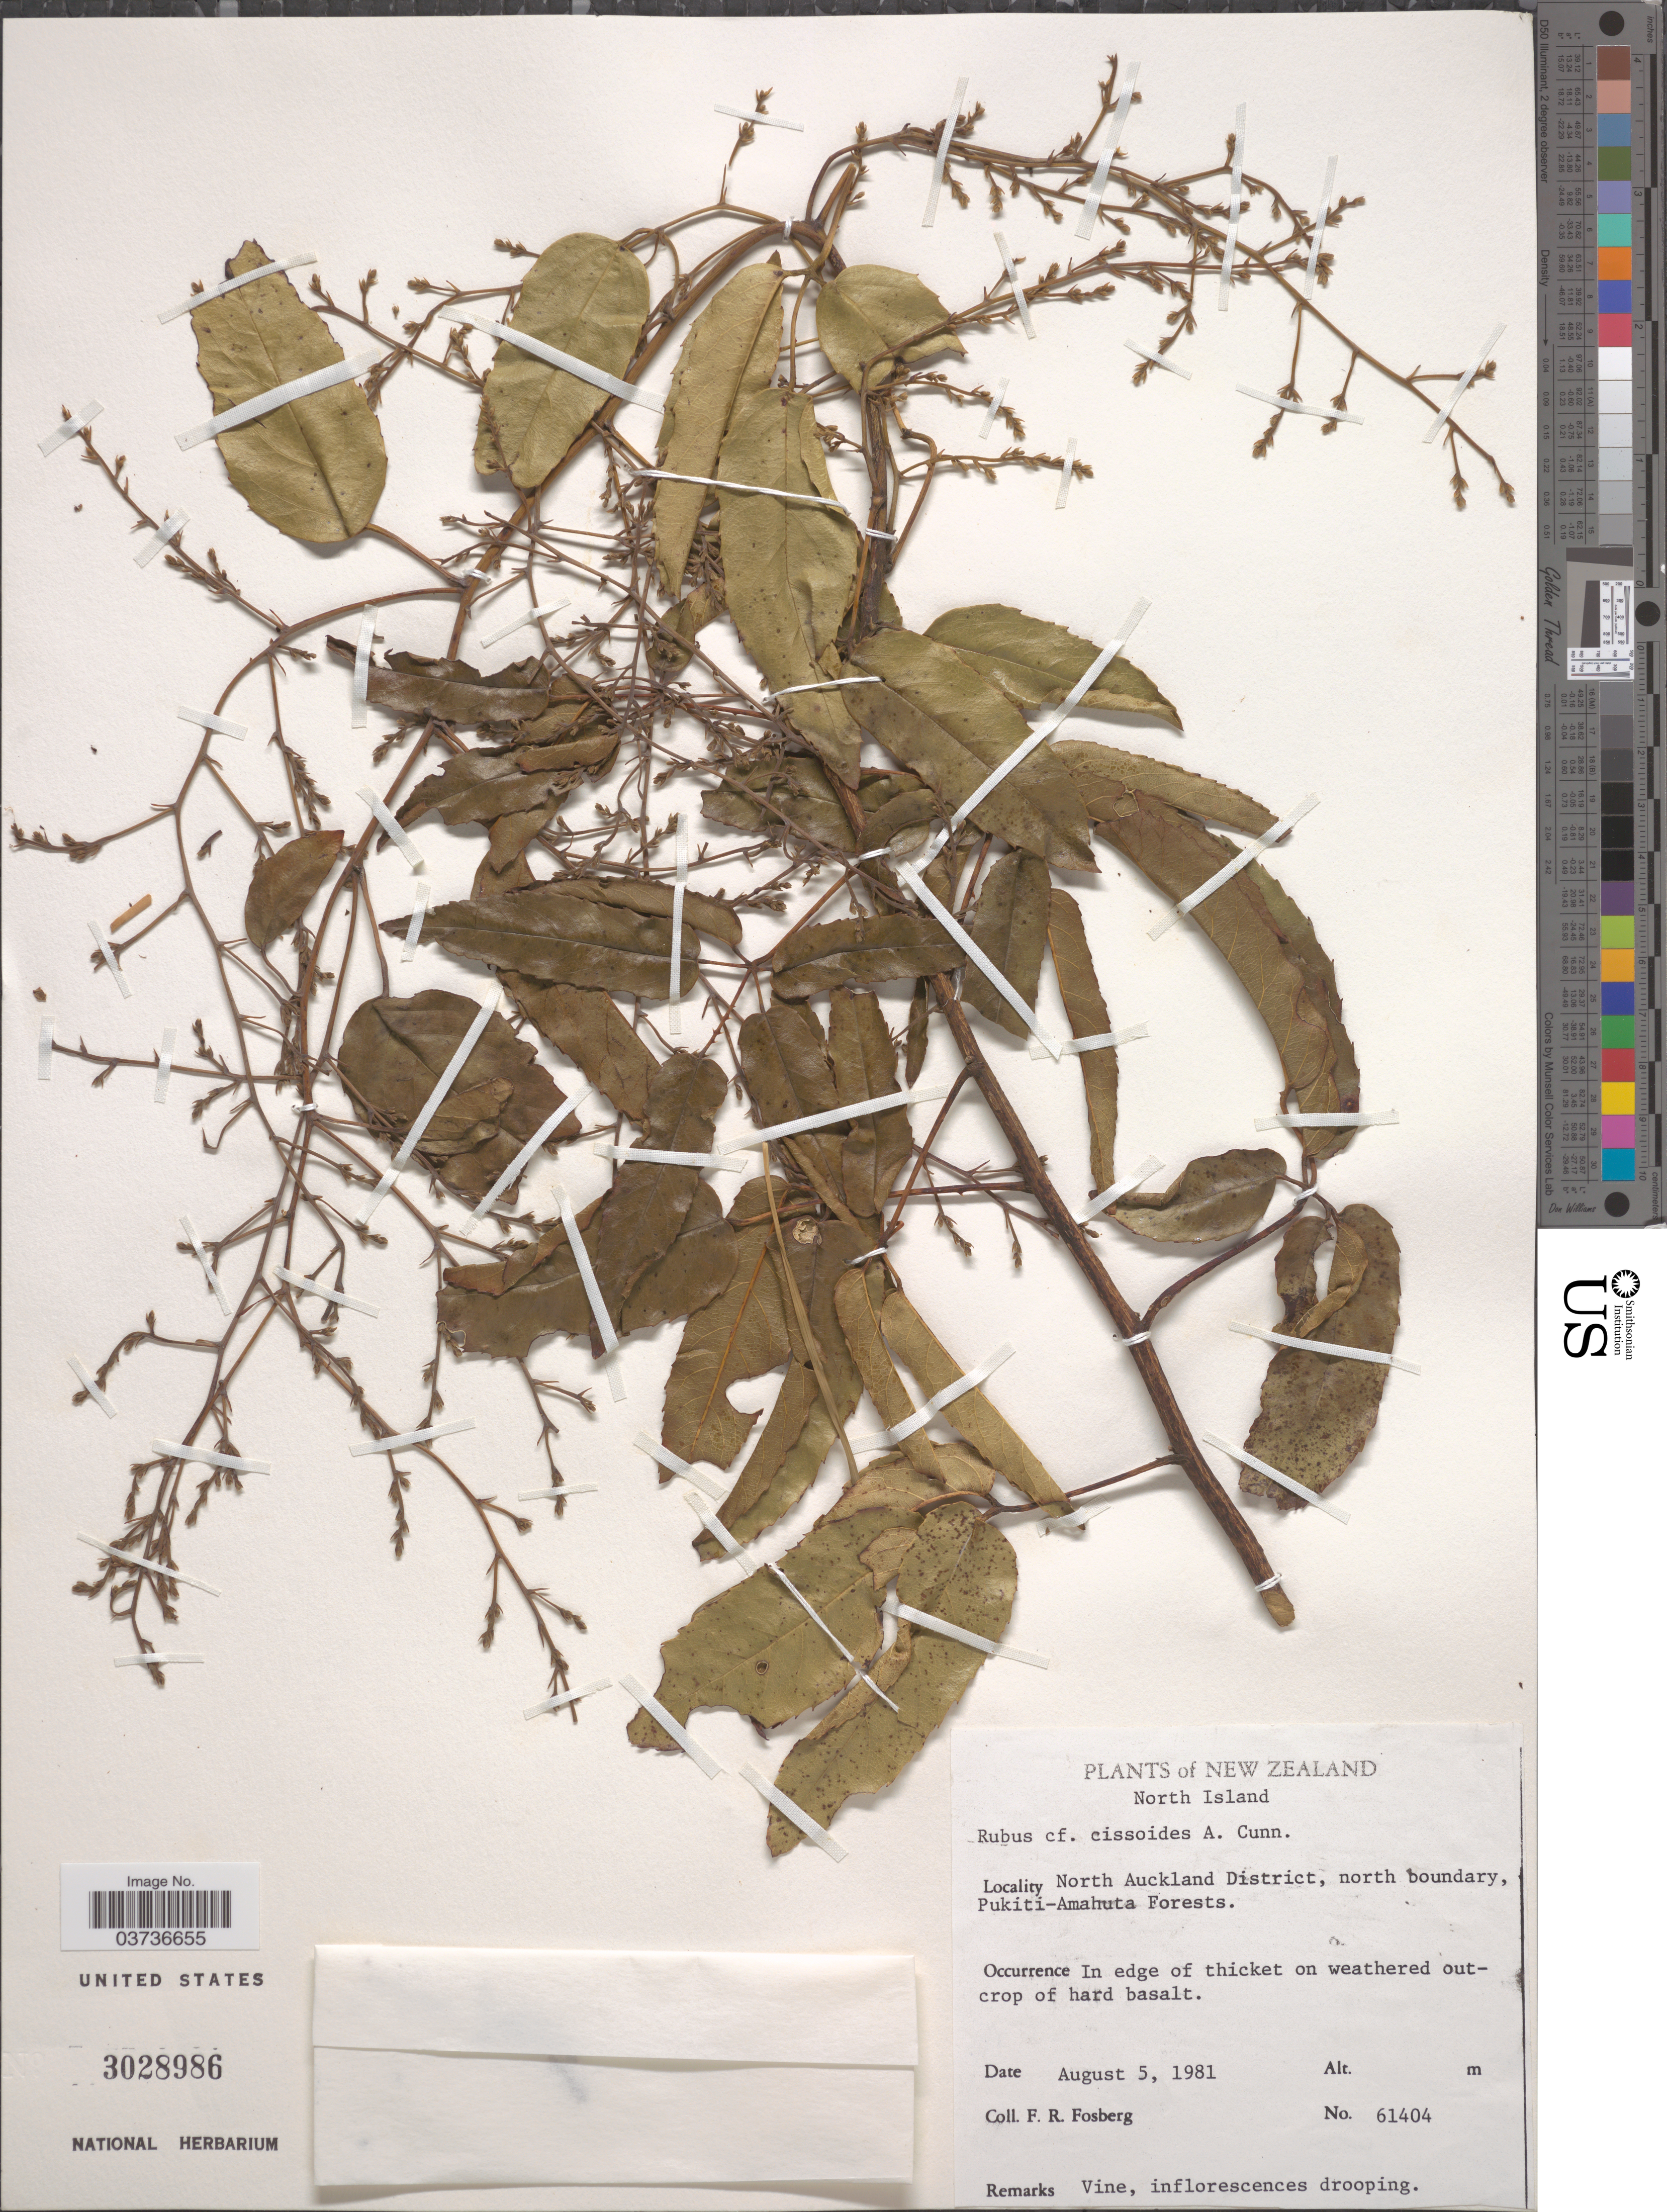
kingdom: Plantae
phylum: Tracheophyta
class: Magnoliopsida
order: Rosales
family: Rosaceae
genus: Rubus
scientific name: Rubus cissoides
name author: A. Cunn.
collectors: F. R. Fosberg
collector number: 61404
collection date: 1981-08-05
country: New Zealand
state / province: Auckland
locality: North Island. North Auckland District, north boundary, Pukiti-Amahuta Forests.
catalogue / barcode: US 3028986